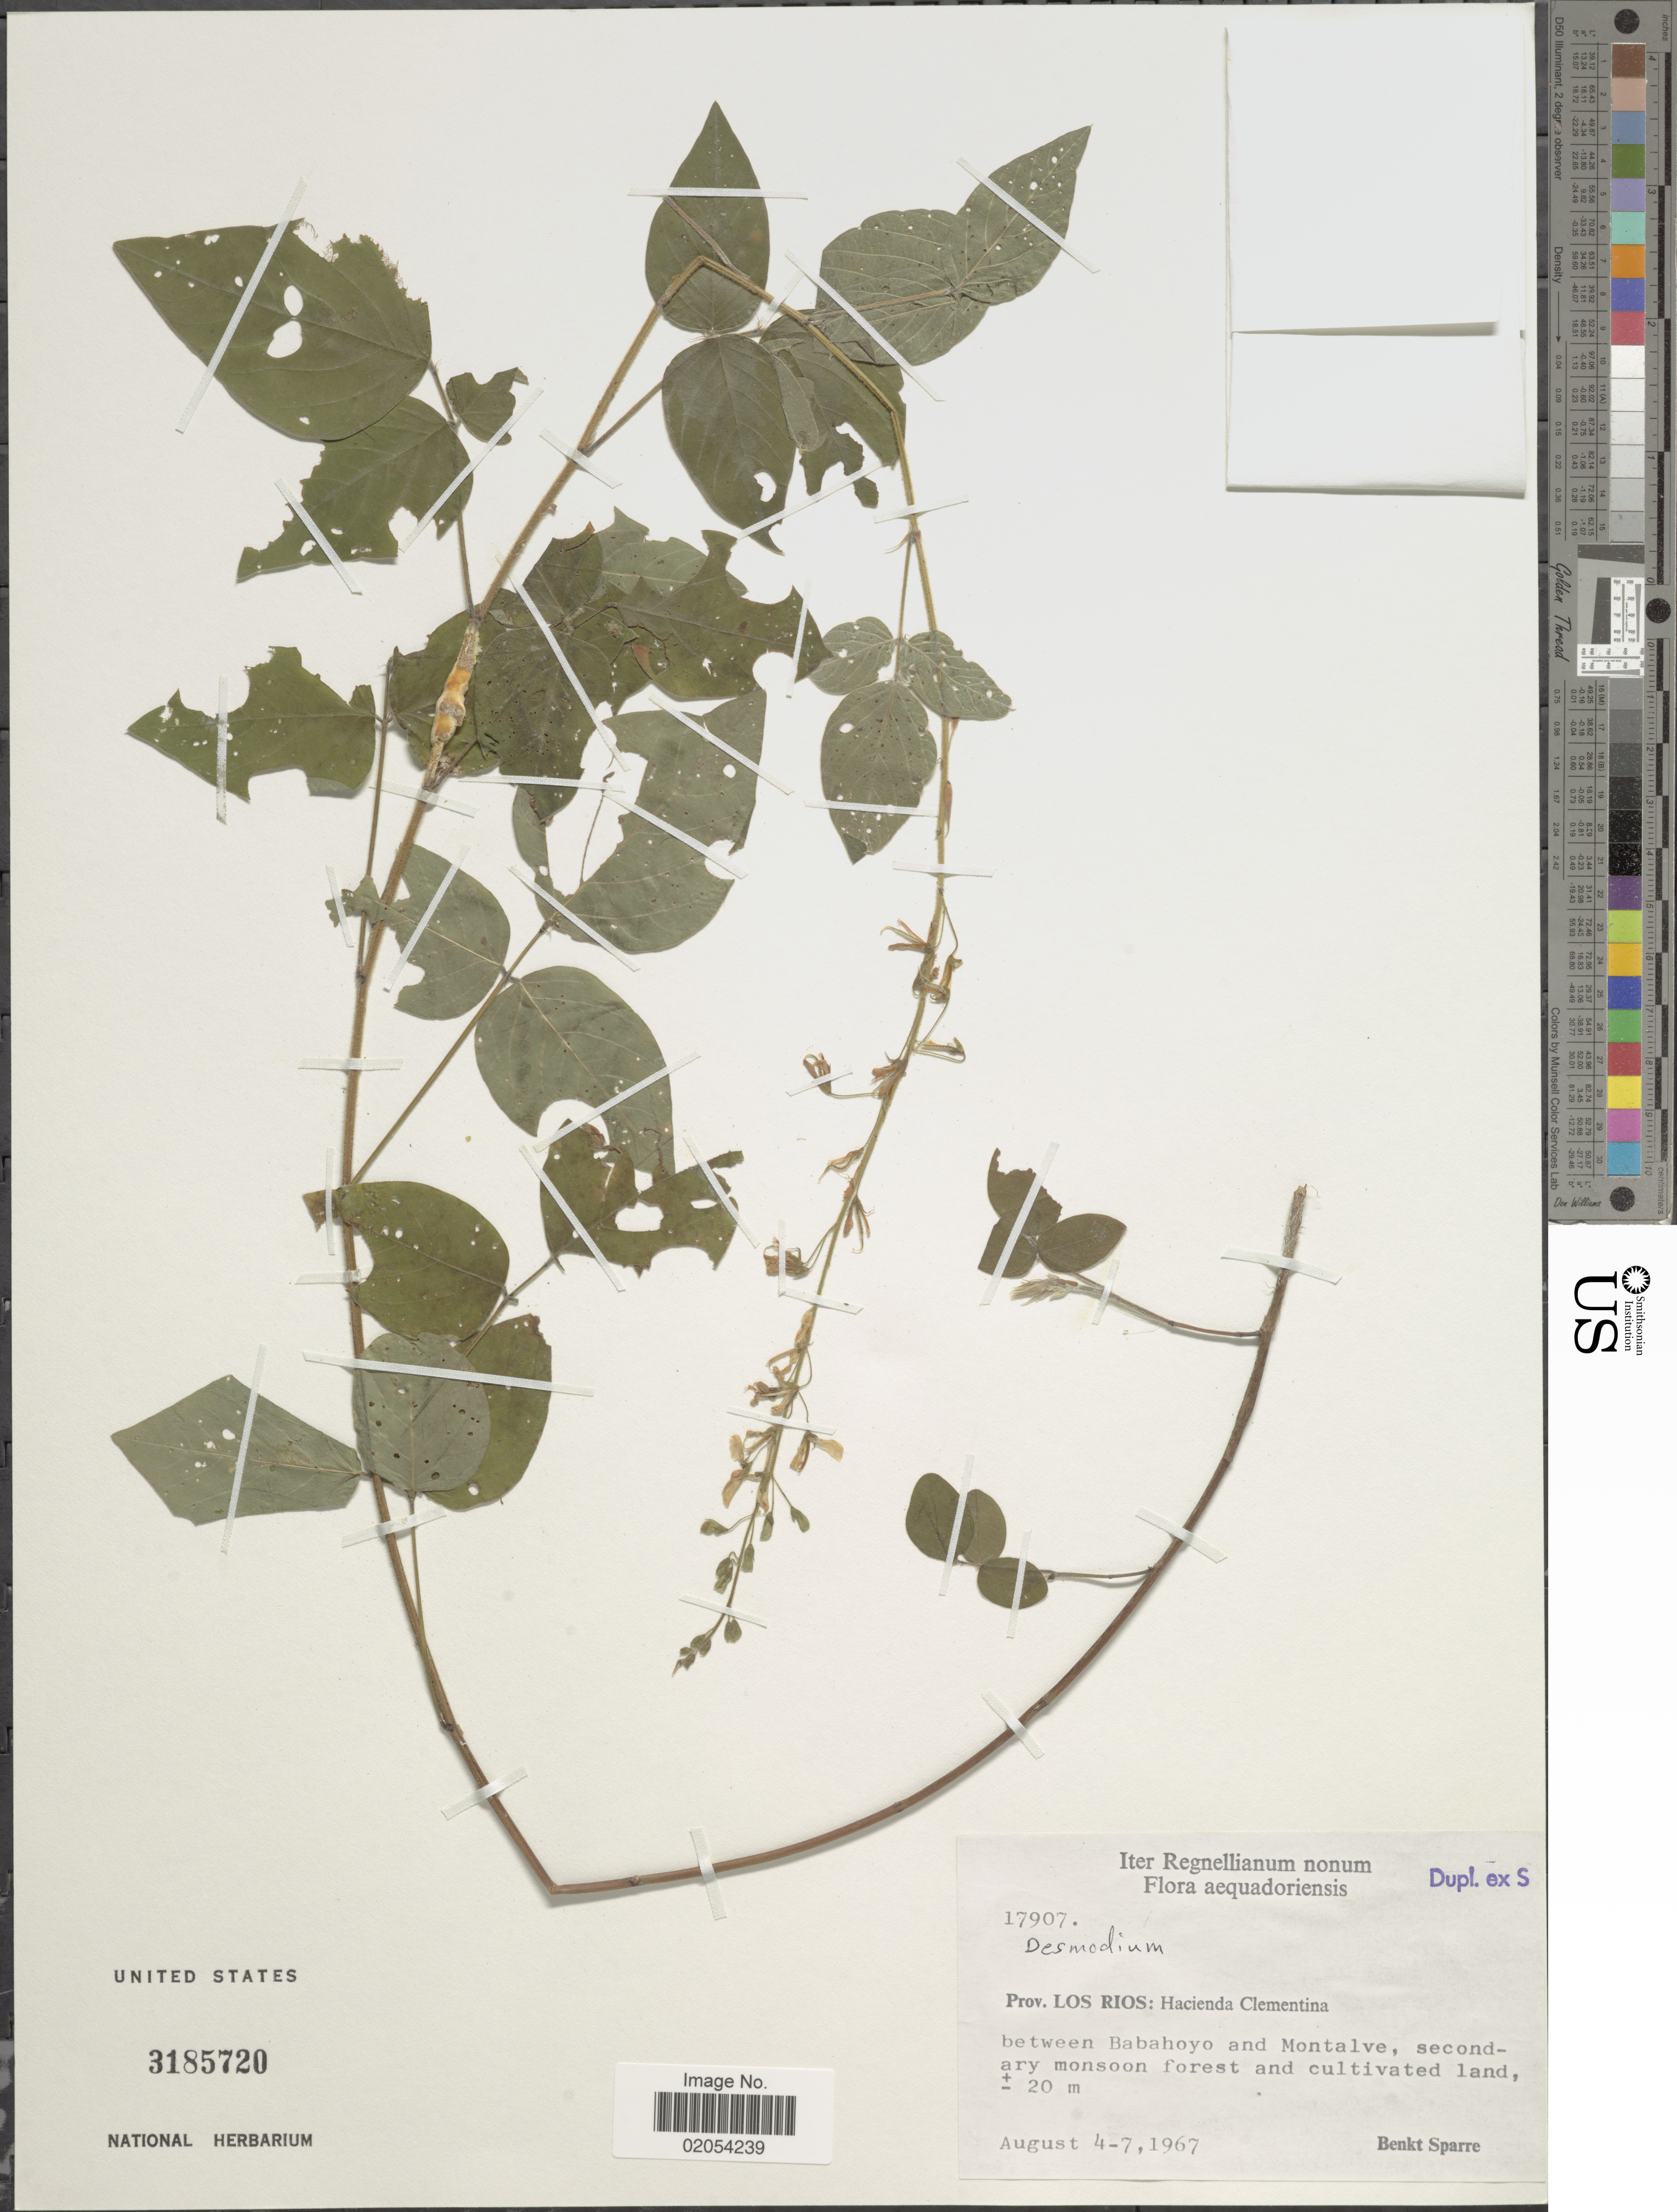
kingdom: Plantae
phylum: Tracheophyta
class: Magnoliopsida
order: Fabales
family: Fabaceae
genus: Desmodium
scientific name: Desmodium sp.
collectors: B. Sparre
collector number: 17907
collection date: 1967-08-04/1967-08-07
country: Ecuador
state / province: Los Ríos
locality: Prov. Los Rios: Hacienda Clementina. between Babahoyo and Montalvem secondary monsoon forest and cultivated land.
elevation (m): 20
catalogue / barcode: US 3185720